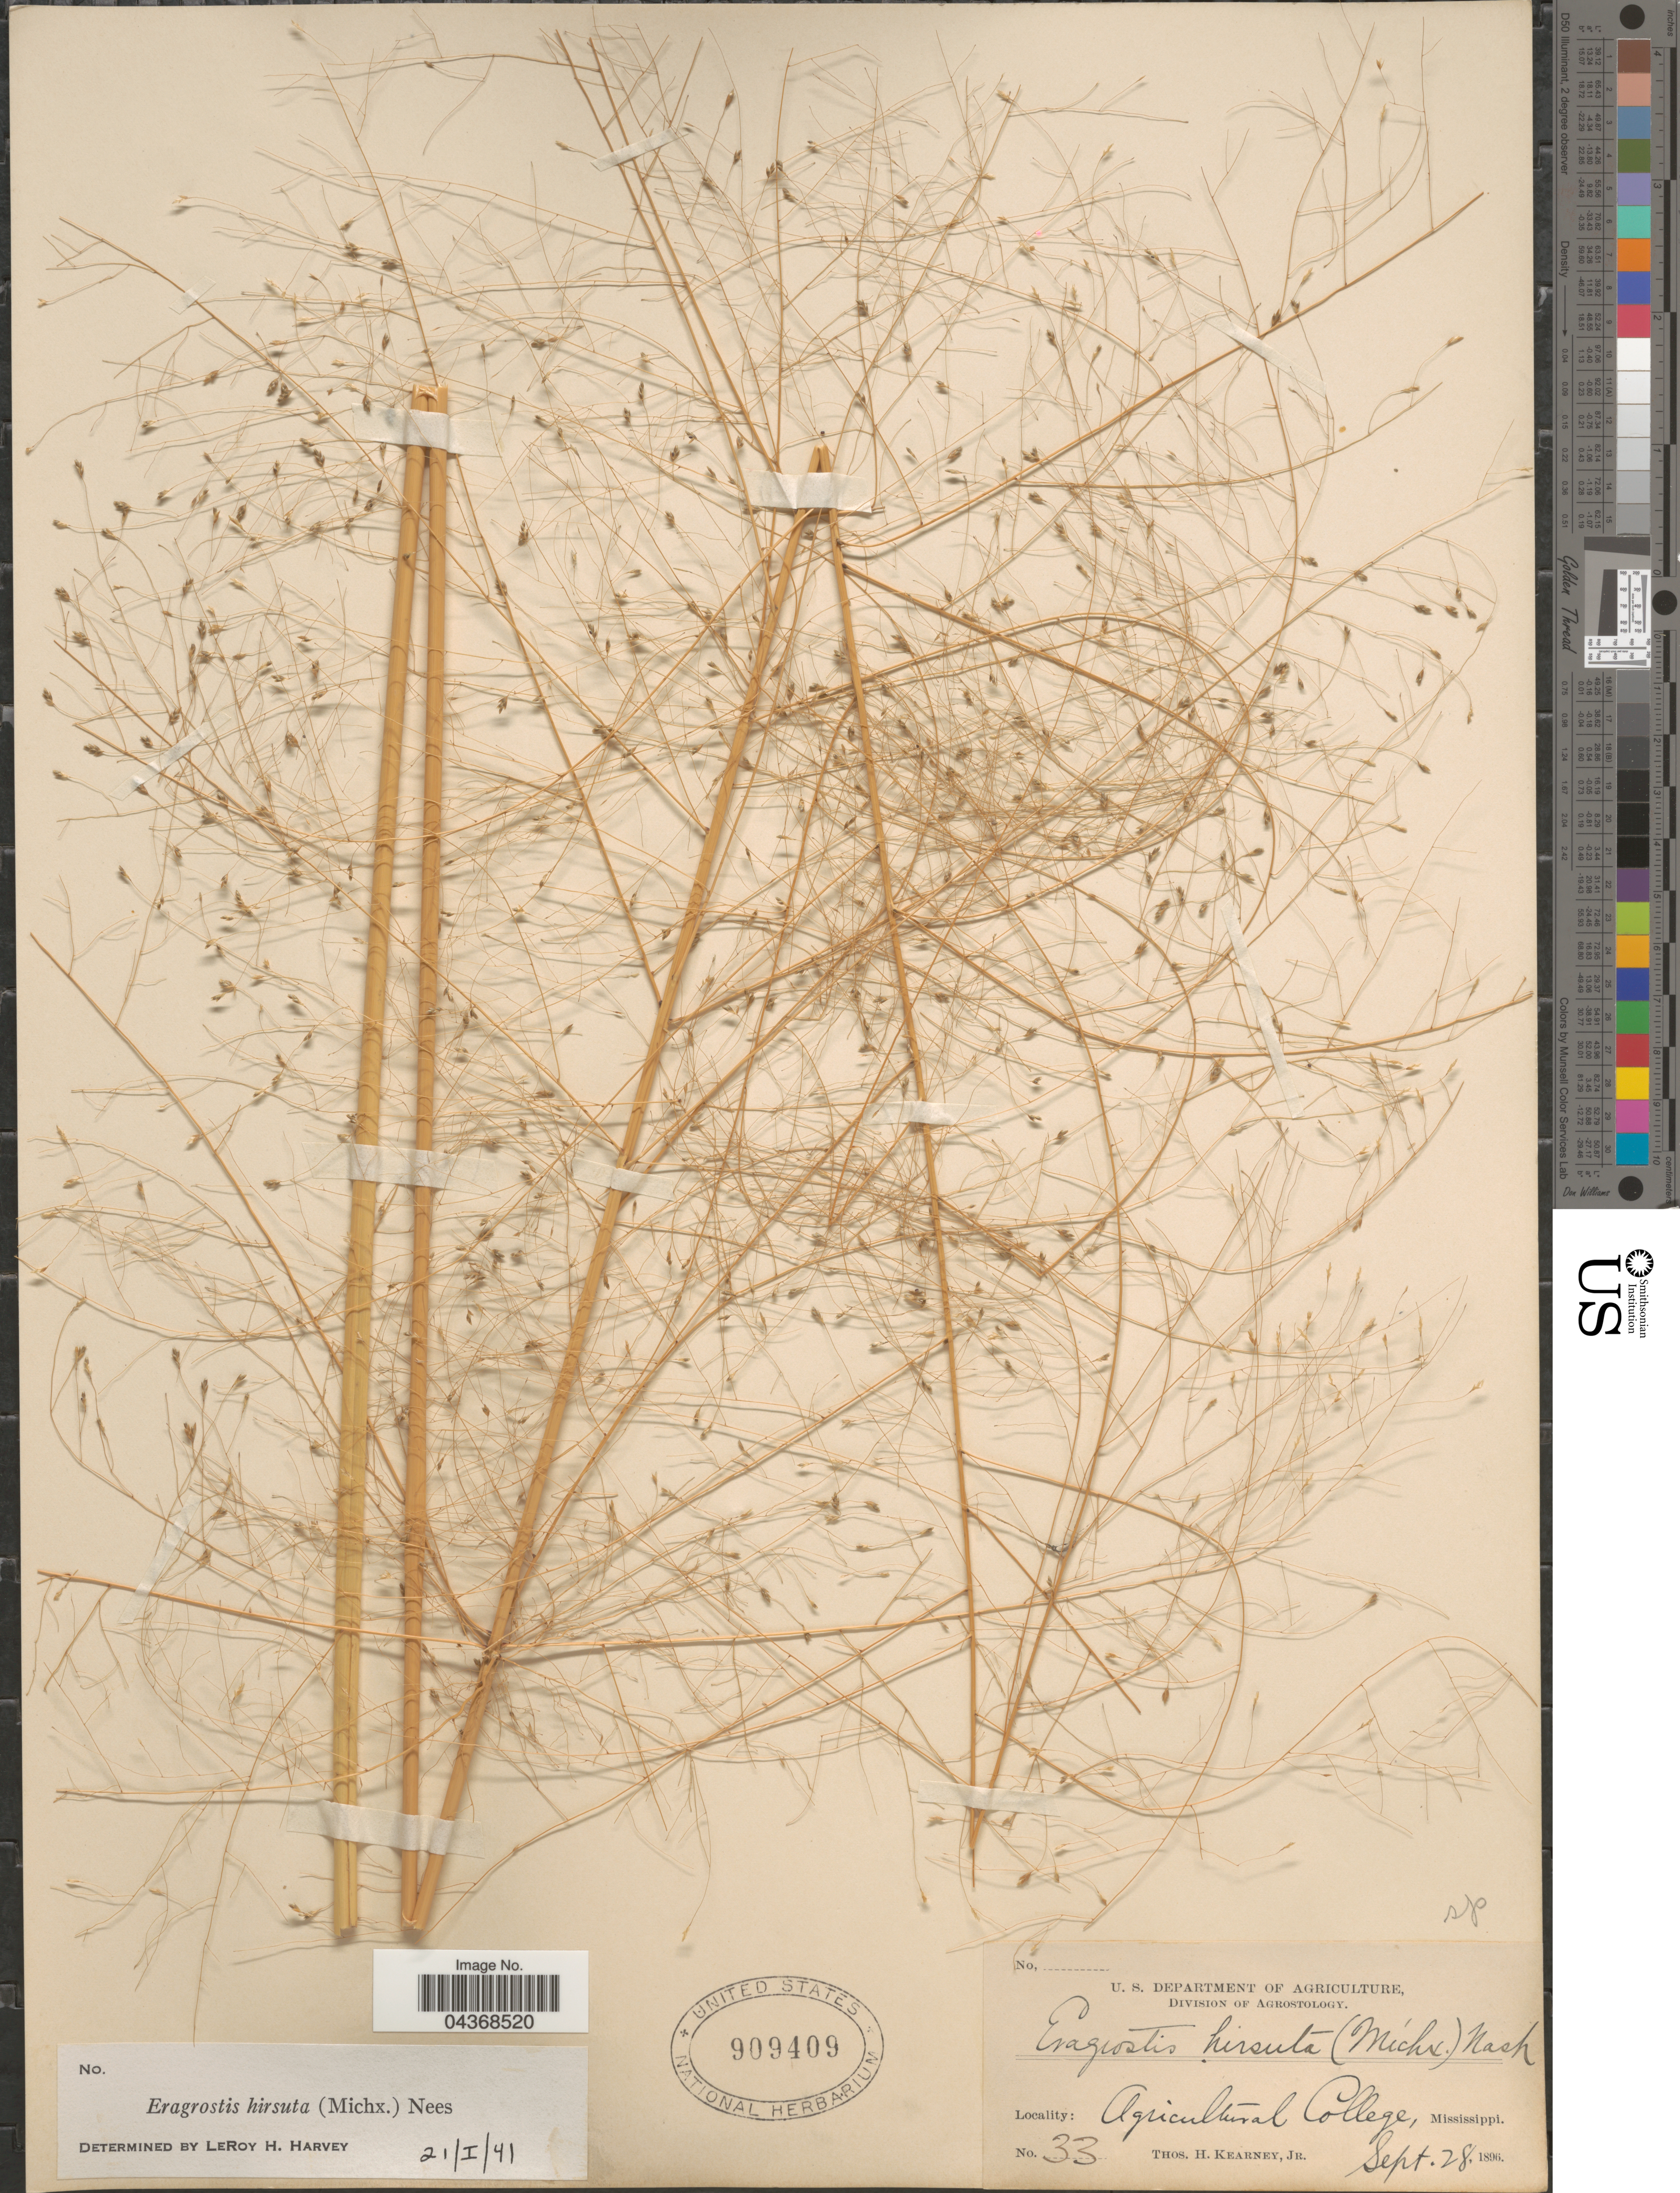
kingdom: Plantae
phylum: Tracheophyta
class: Liliopsida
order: Poales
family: Poaceae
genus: Eragrostis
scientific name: Eragrostis hirsuta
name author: (Michx.) Nees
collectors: T. H. Kearney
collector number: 33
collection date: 1896-09-28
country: United States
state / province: Mississippi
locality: Agricultural College.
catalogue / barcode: US 909409